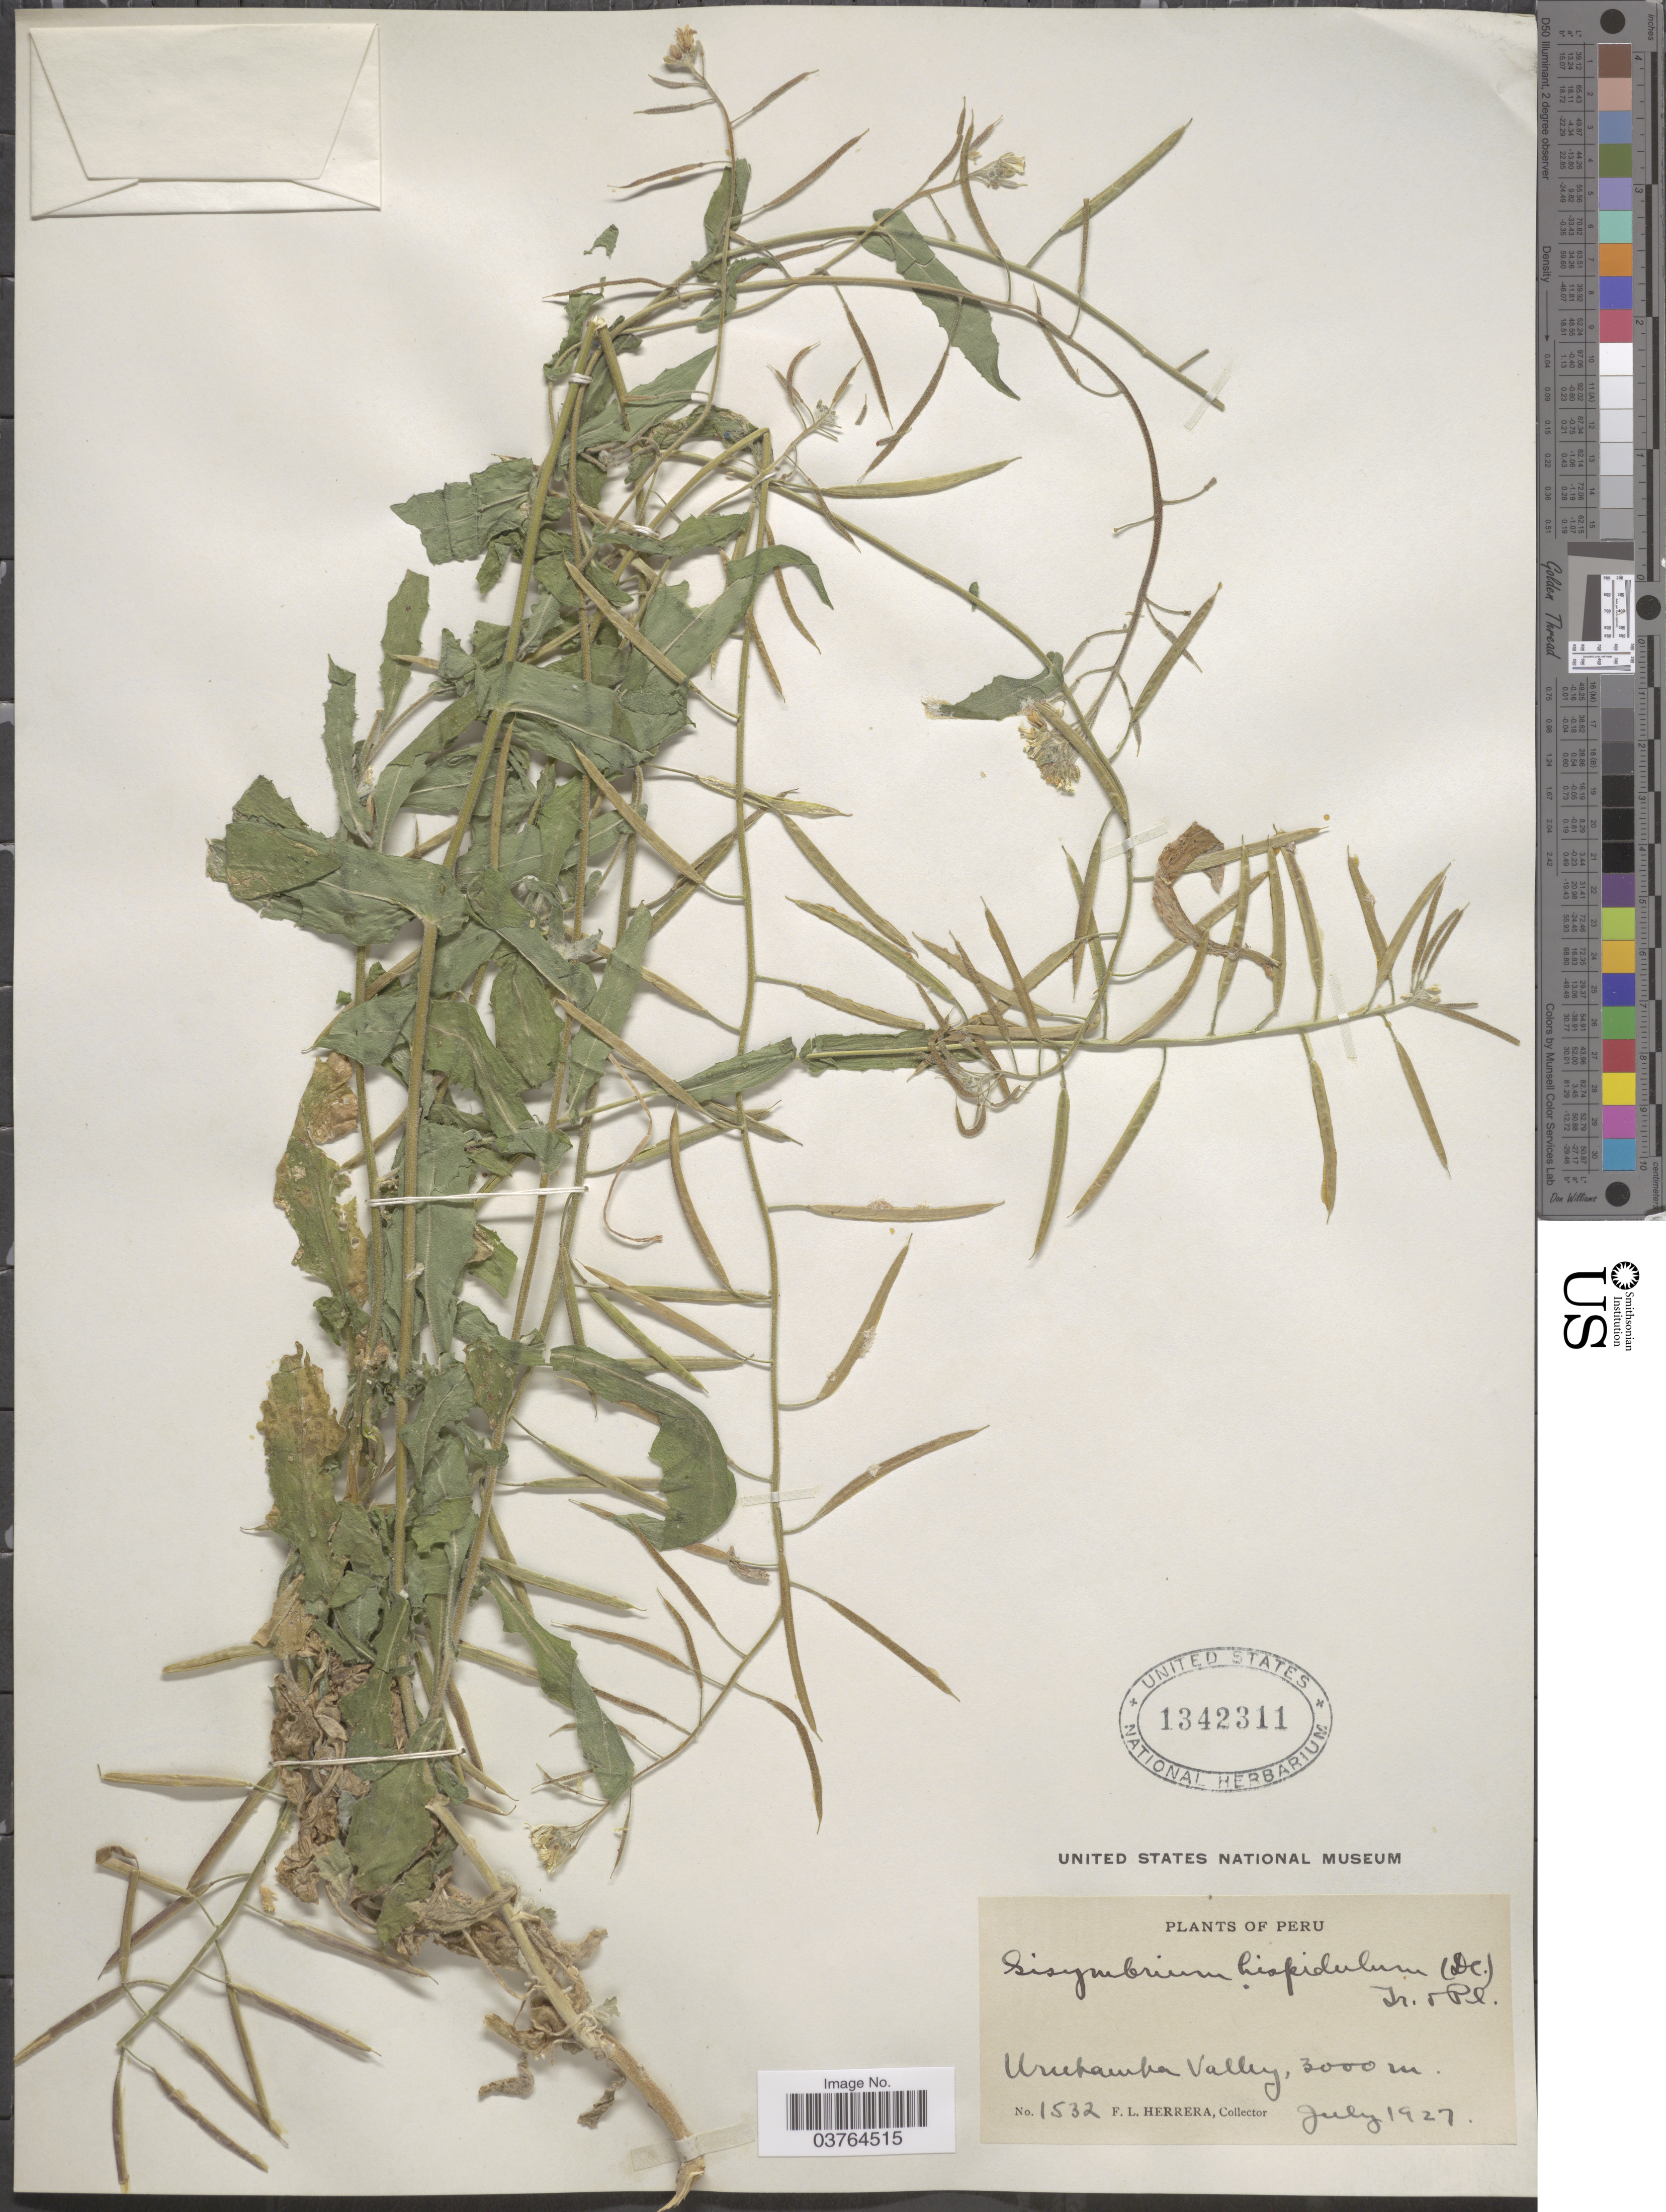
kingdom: Plantae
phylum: Tracheophyta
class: Magnoliopsida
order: Brassicales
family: Brassicaceae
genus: Exhalimolobos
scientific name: Exhalimolobos hispidulus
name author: (DC.) Al-Shehbaz & C.D. Bailey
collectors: F. L. Herrera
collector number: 1532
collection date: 1927-07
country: Peru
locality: Urubamba Valley.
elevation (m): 3000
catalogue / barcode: US 1342311